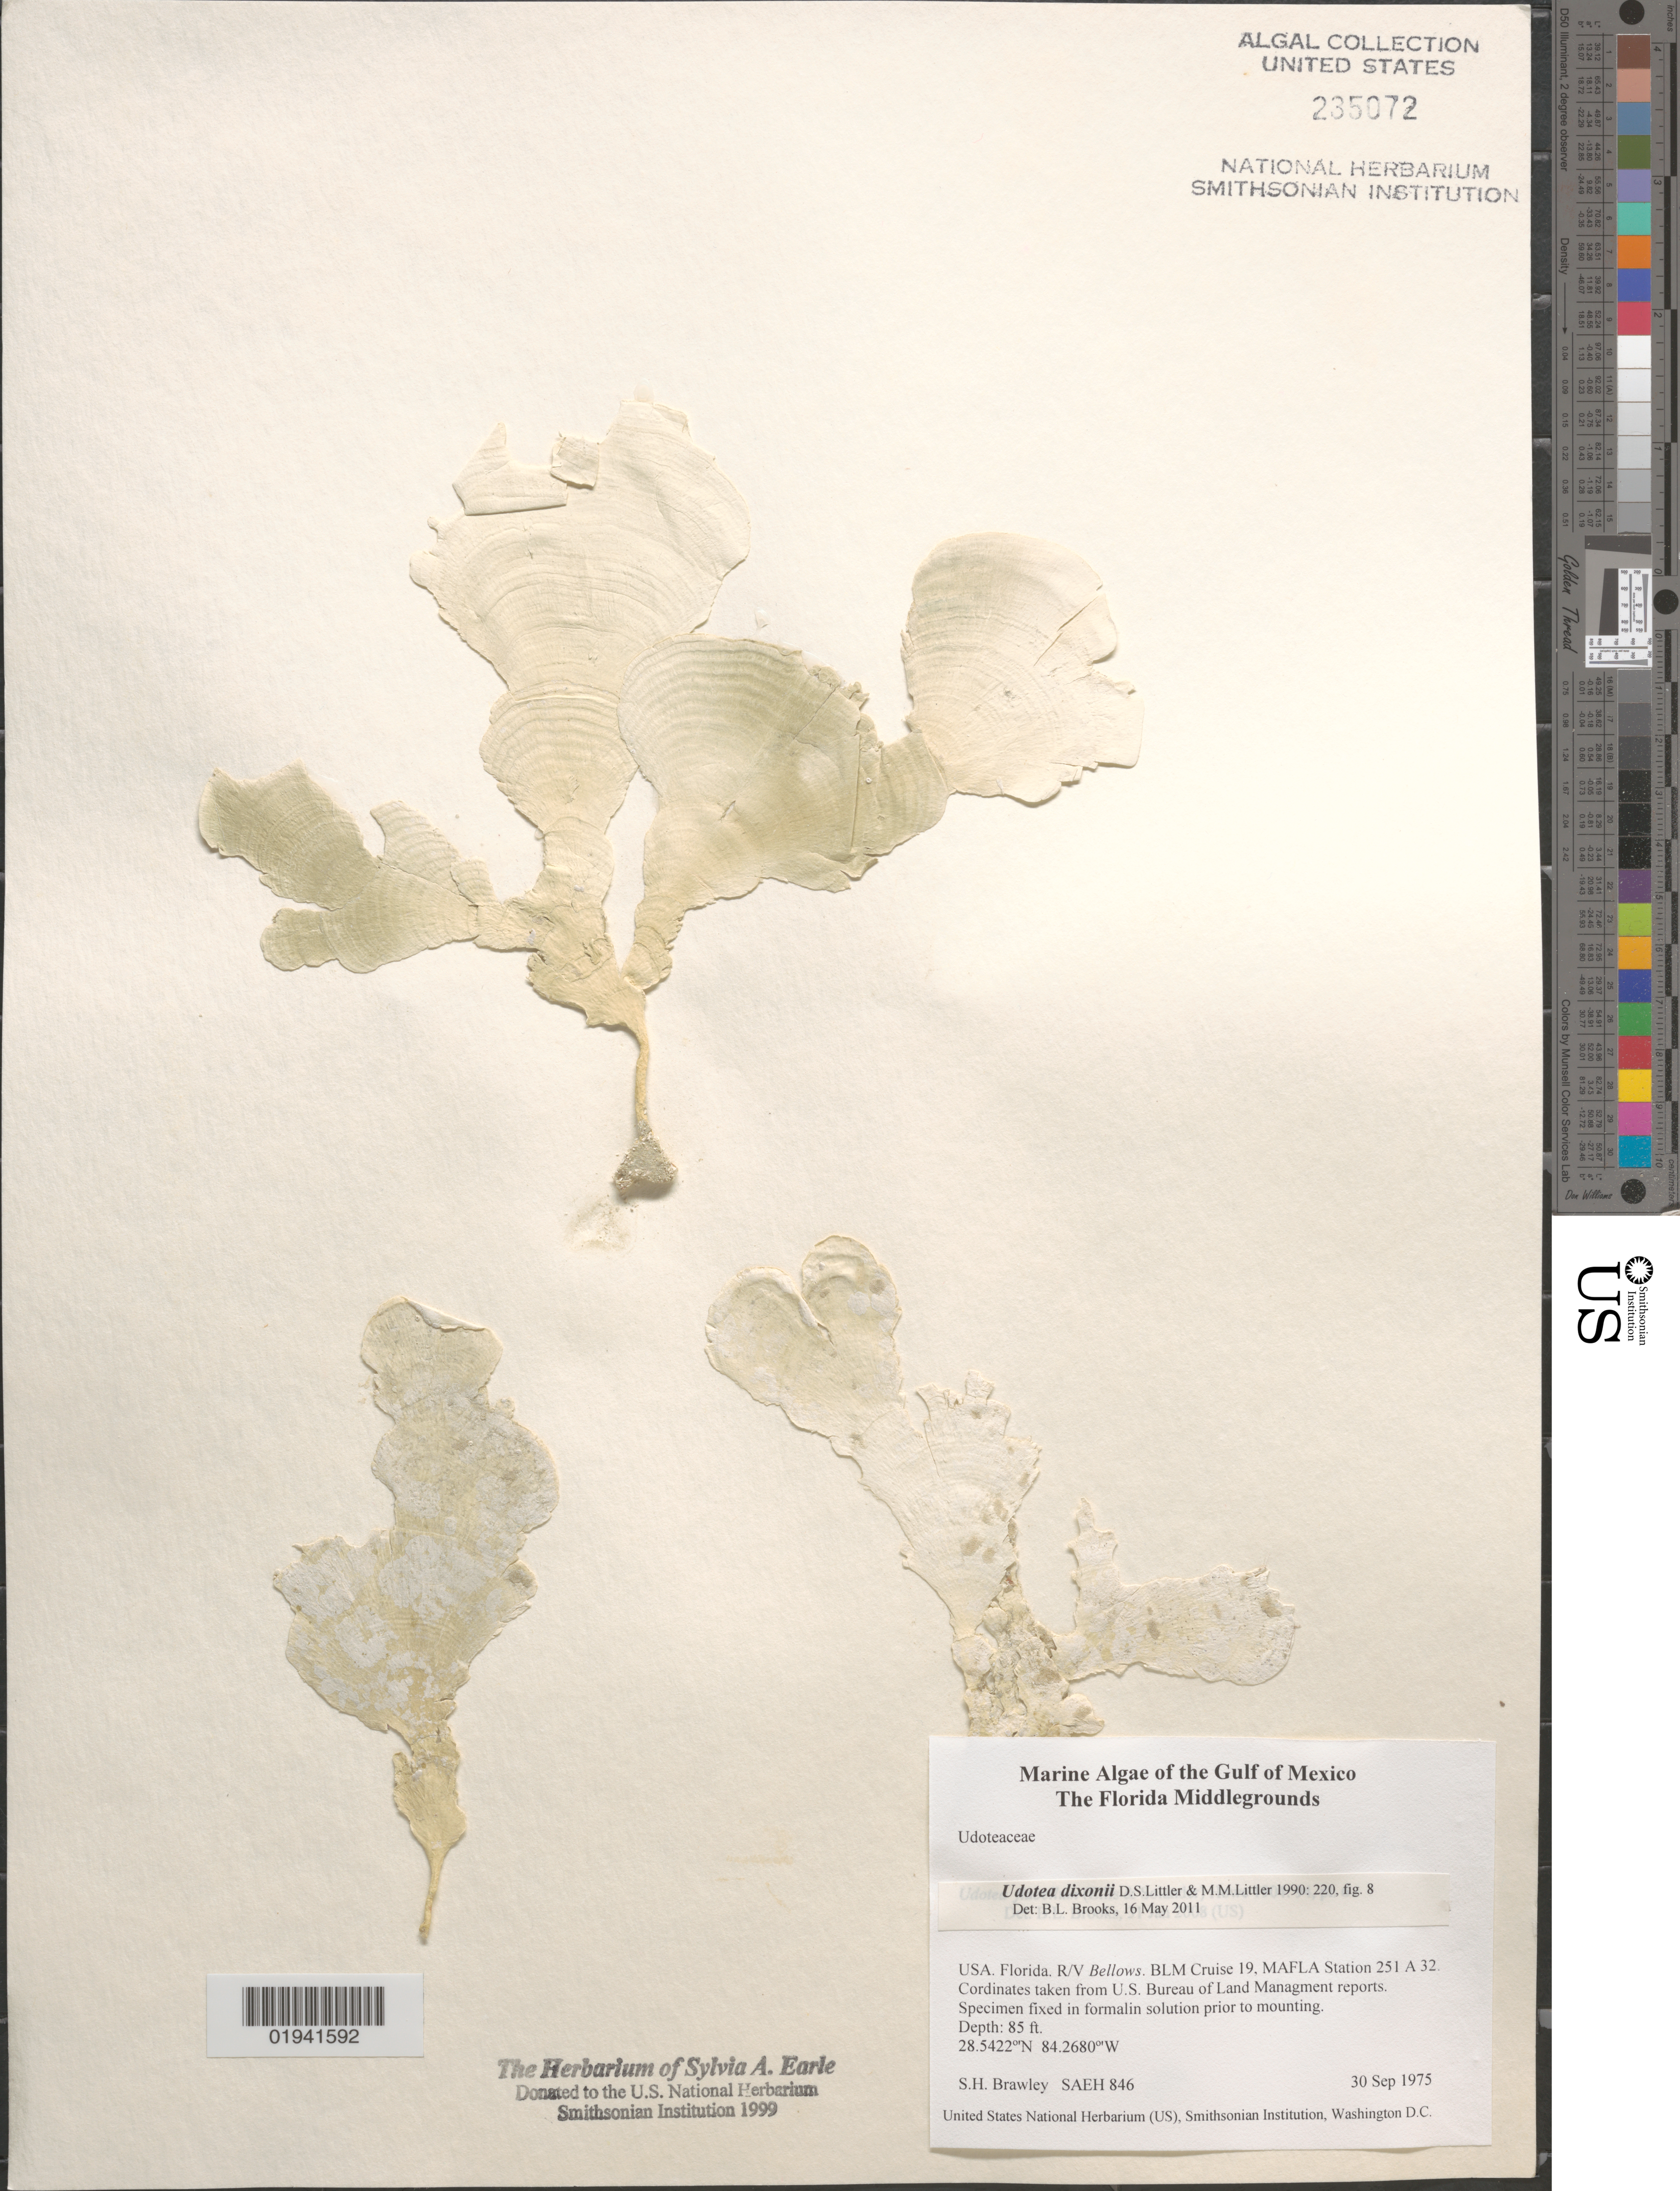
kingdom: Plantae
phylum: Chlorophyta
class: Ulvophyceae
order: Bryopsidales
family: Udoteaceae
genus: Udotea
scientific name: Udotea dixonii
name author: D.S. Littler & Littler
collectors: S. Brawley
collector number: SAEH846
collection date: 1975-09-30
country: United States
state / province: Florida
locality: The Gulf of Mexico. The Florida Middlegrounds. R/V Bellows. BLM Cruise 19, MAFLA Station 251 A 32.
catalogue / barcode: US 235072